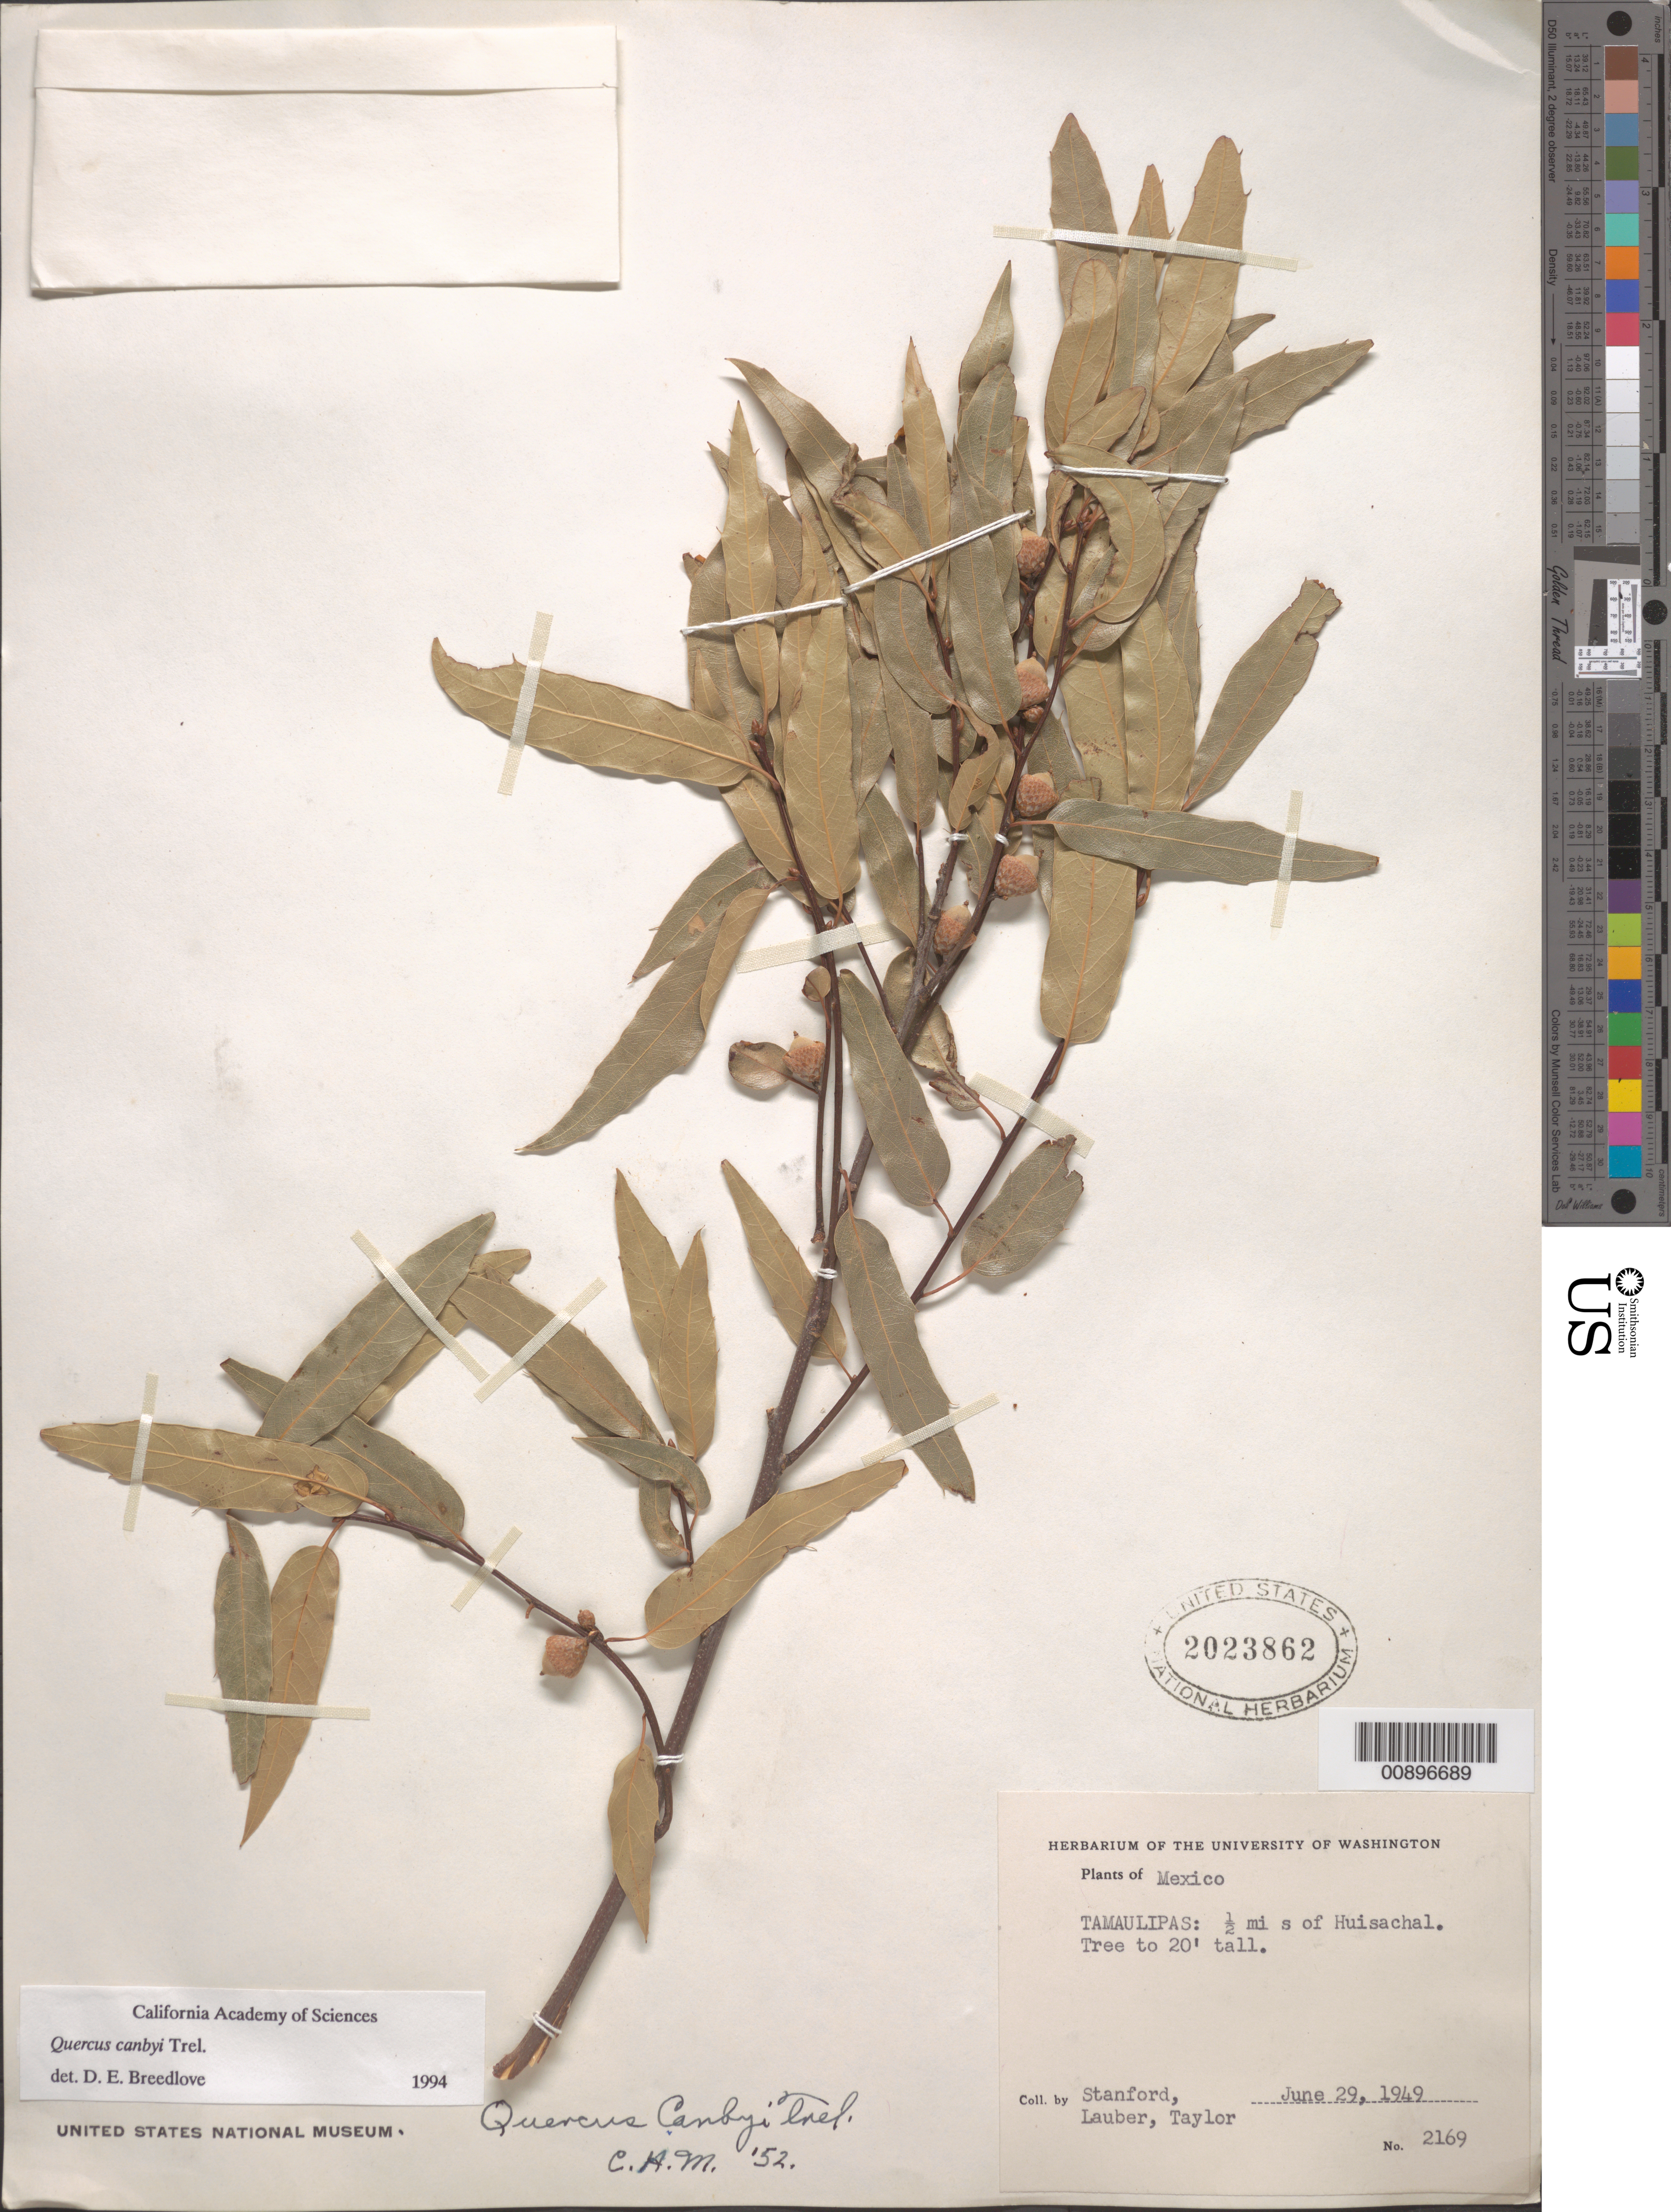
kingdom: Plantae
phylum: Tracheophyta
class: Magnoliopsida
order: Fagales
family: Fagaceae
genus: Quercus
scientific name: Quercus canbyi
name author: Trel.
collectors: -. Stanford, Lauber, -- & -- Taylor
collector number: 2169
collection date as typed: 29 Jun 1949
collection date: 1949-06-29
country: Mexico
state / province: Tamaulipas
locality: Tamaulipas, ½ mi S of Huisachal.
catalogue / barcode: US 2023862